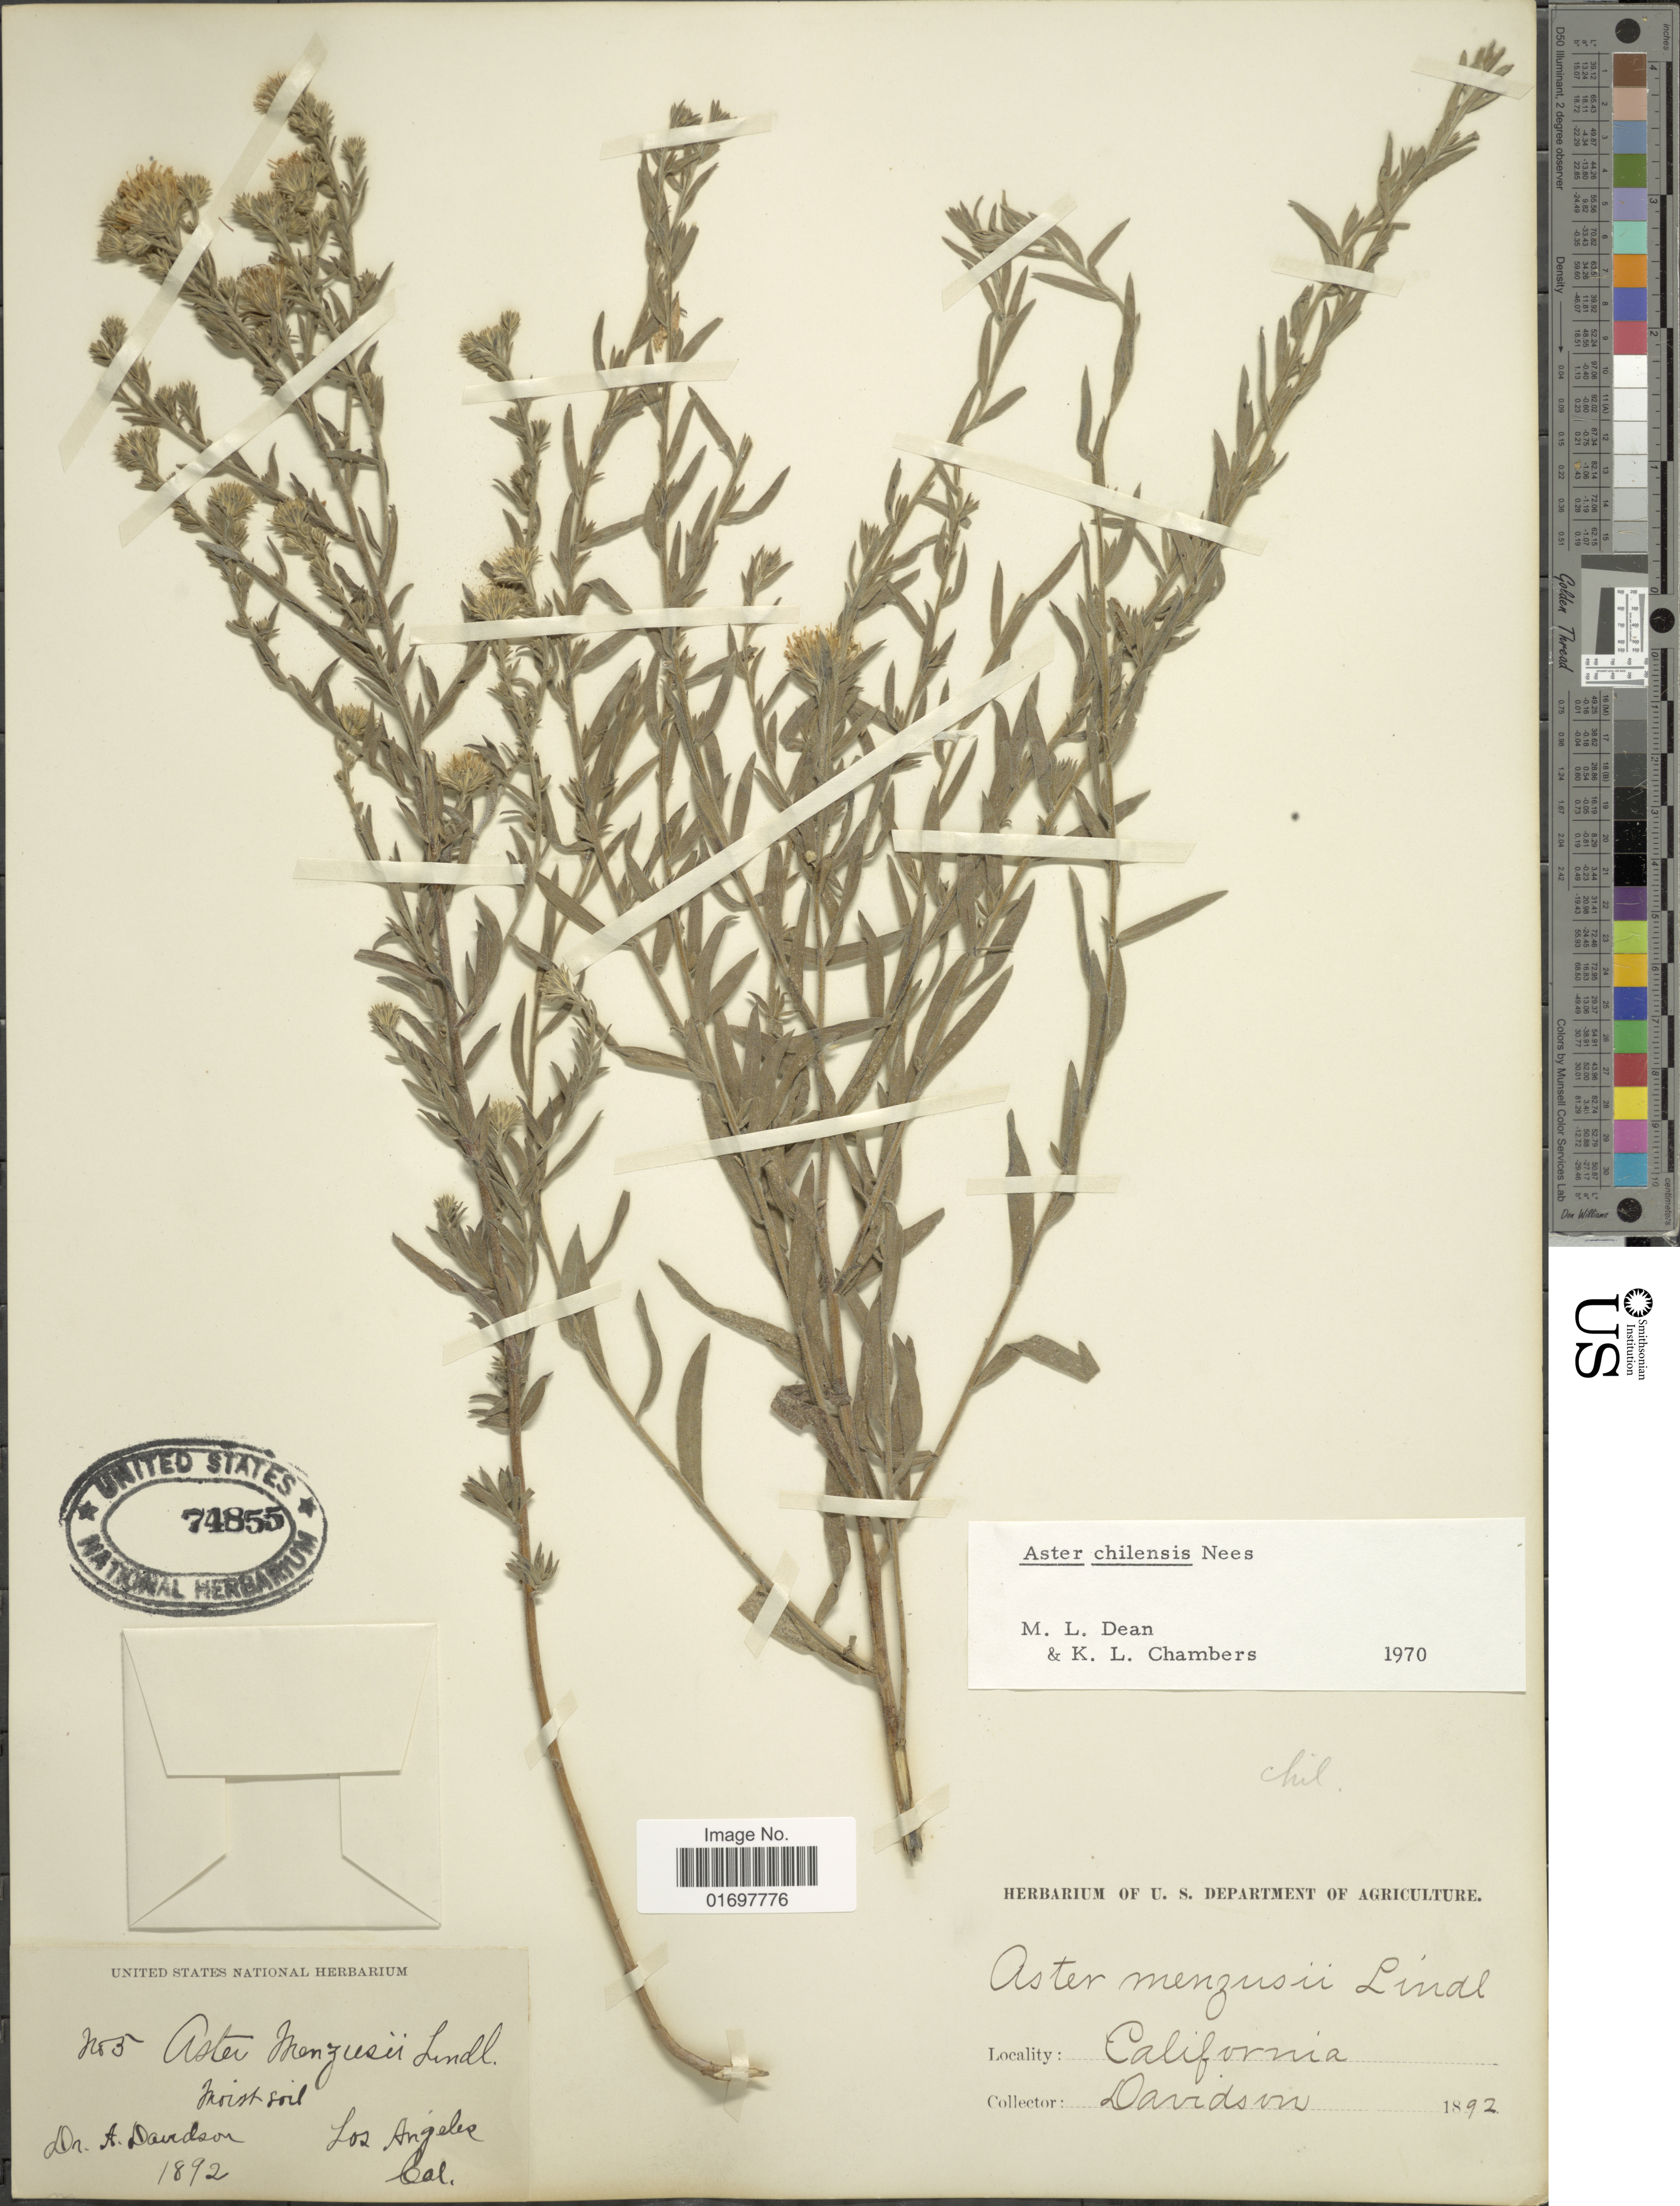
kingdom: Plantae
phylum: Tracheophyta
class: Magnoliopsida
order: Asterales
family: Asteraceae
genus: Symphyotrichum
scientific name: Symphyotrichum chilense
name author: (Nees) G.L. Nesom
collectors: A. Davidson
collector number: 5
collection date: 1892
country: United States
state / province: California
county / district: Los Angeles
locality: Los Angeles.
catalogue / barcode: US 74855